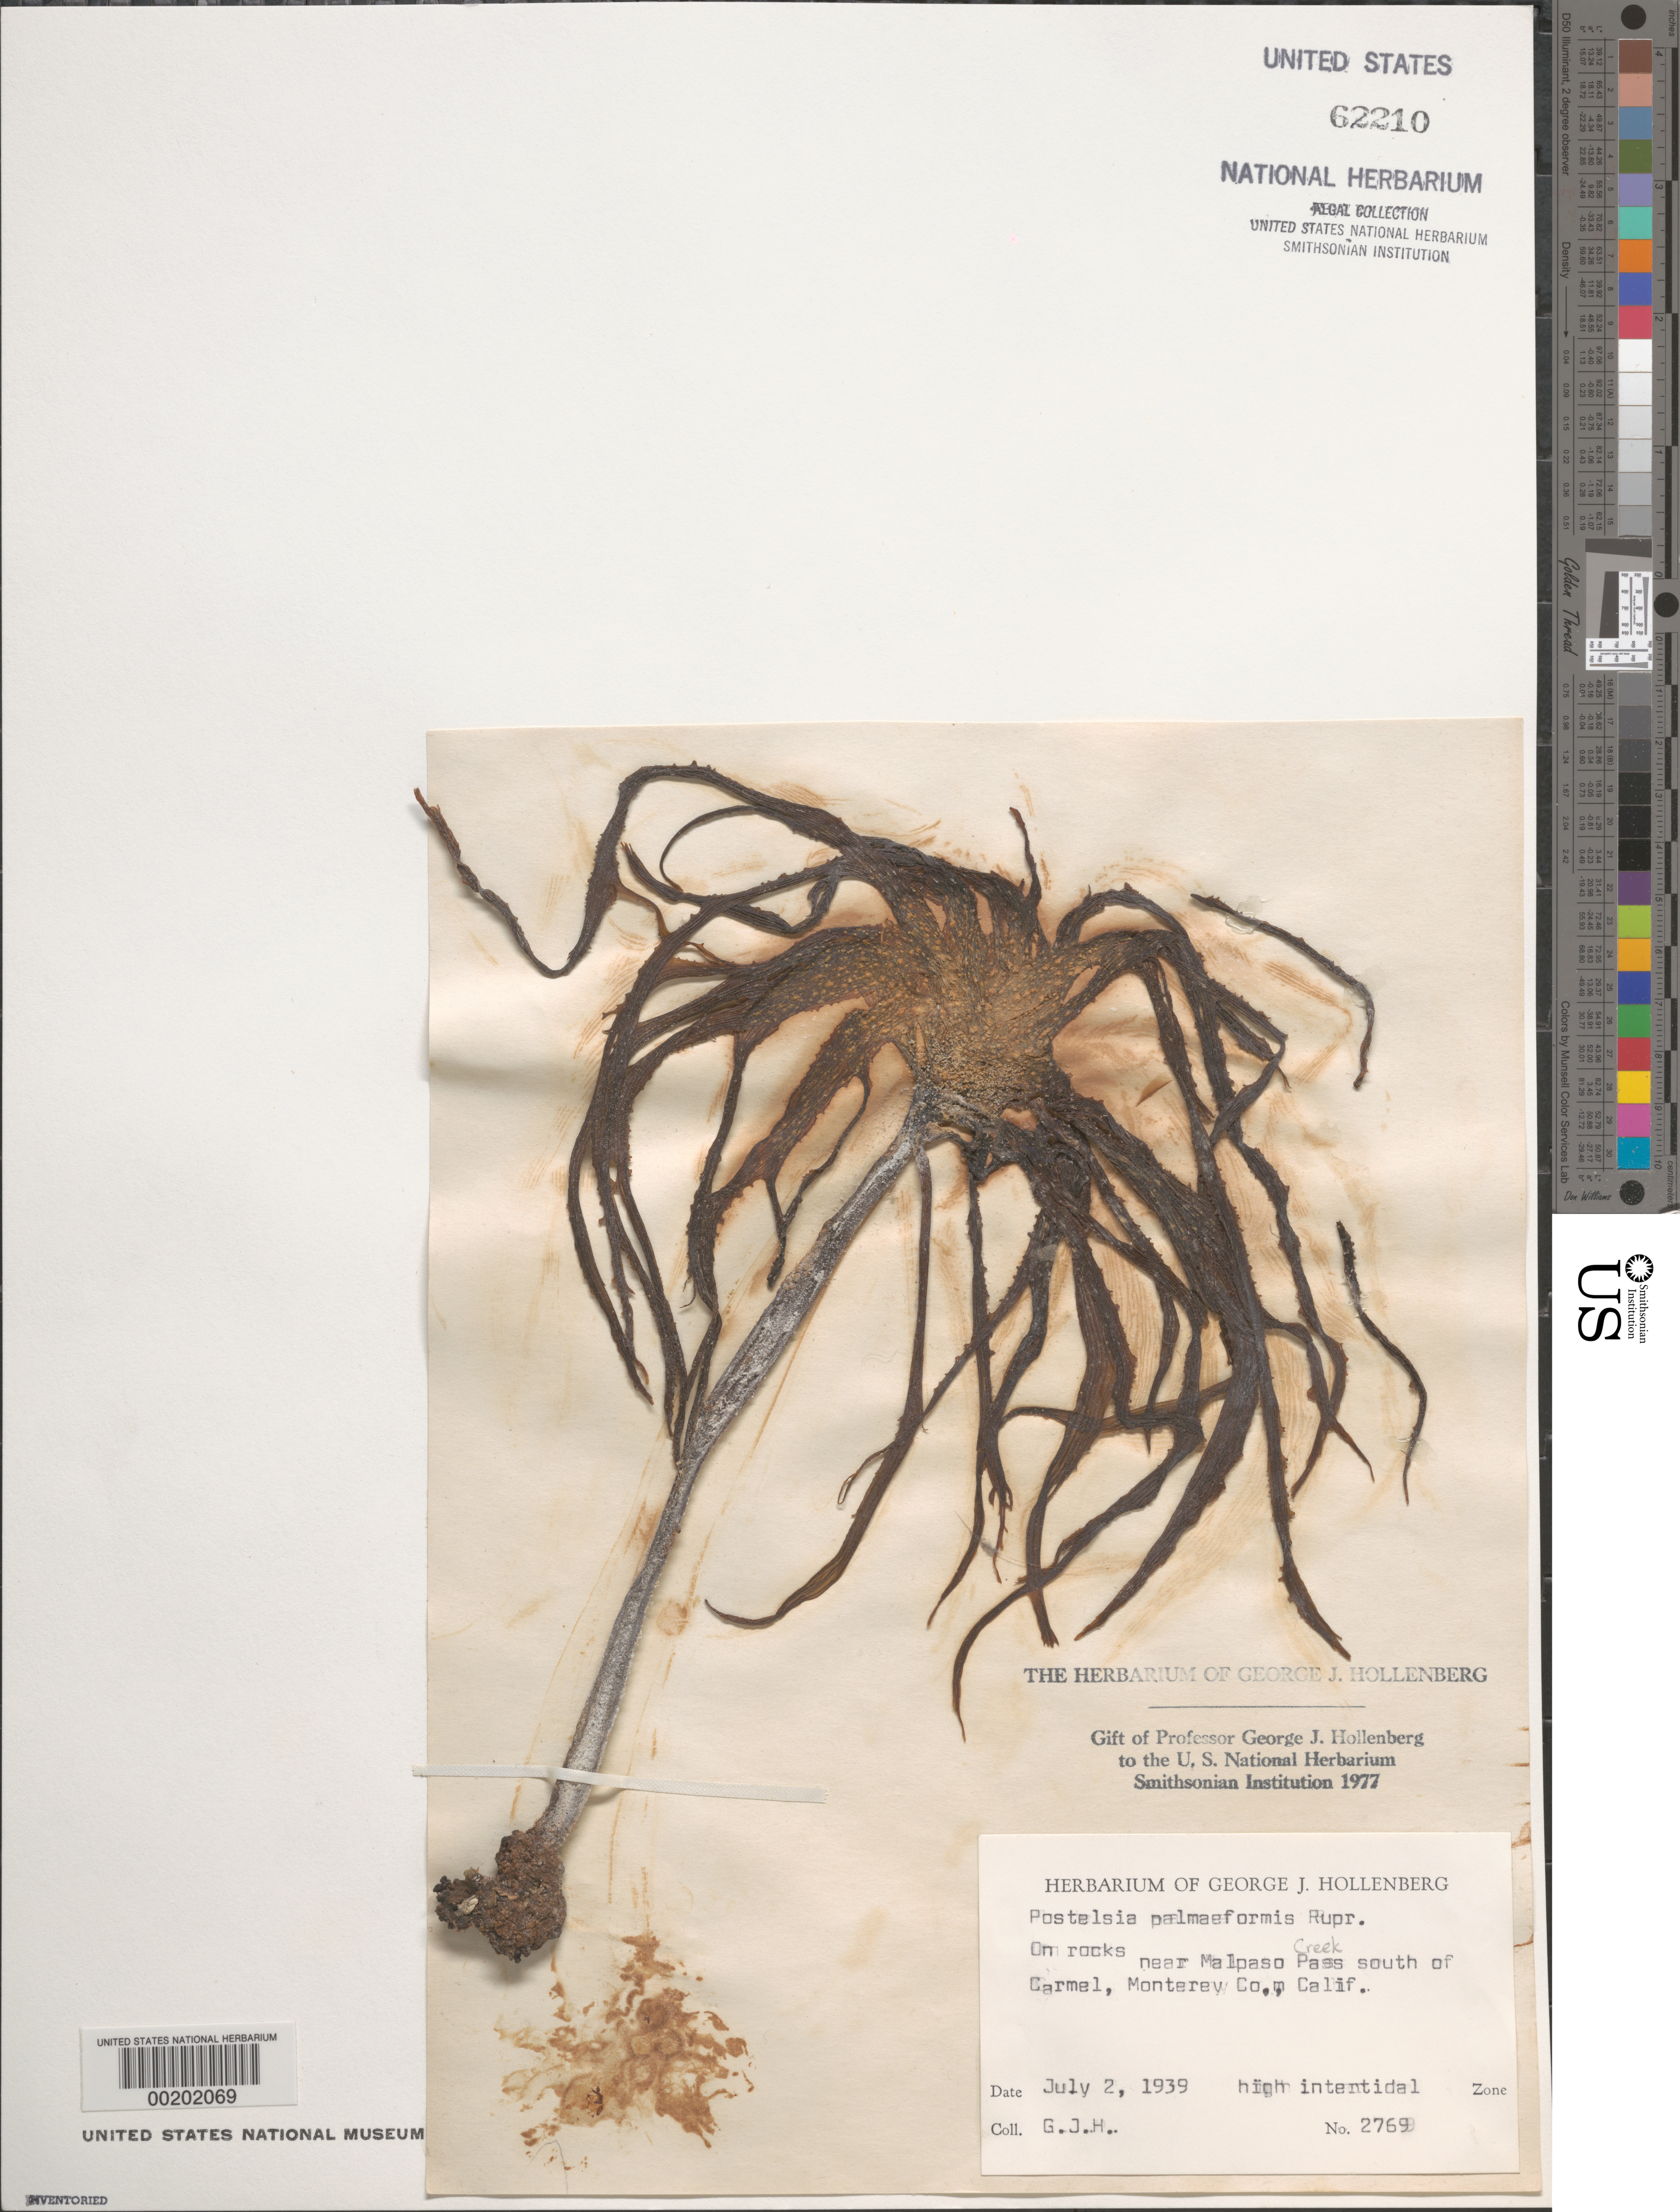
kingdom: Chromista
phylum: Ochrophyta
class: Phaeophyceae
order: Laminariales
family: Laminariaceae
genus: Postelsia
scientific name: Postelsia palmaeformis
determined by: Hollenberg, George J.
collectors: G. Hollenberg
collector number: GJH 2769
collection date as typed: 02 Jul 1939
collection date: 1939-07-02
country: United States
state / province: California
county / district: Monterey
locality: Near Malpaso Creek, south of Carmel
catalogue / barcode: US 62210